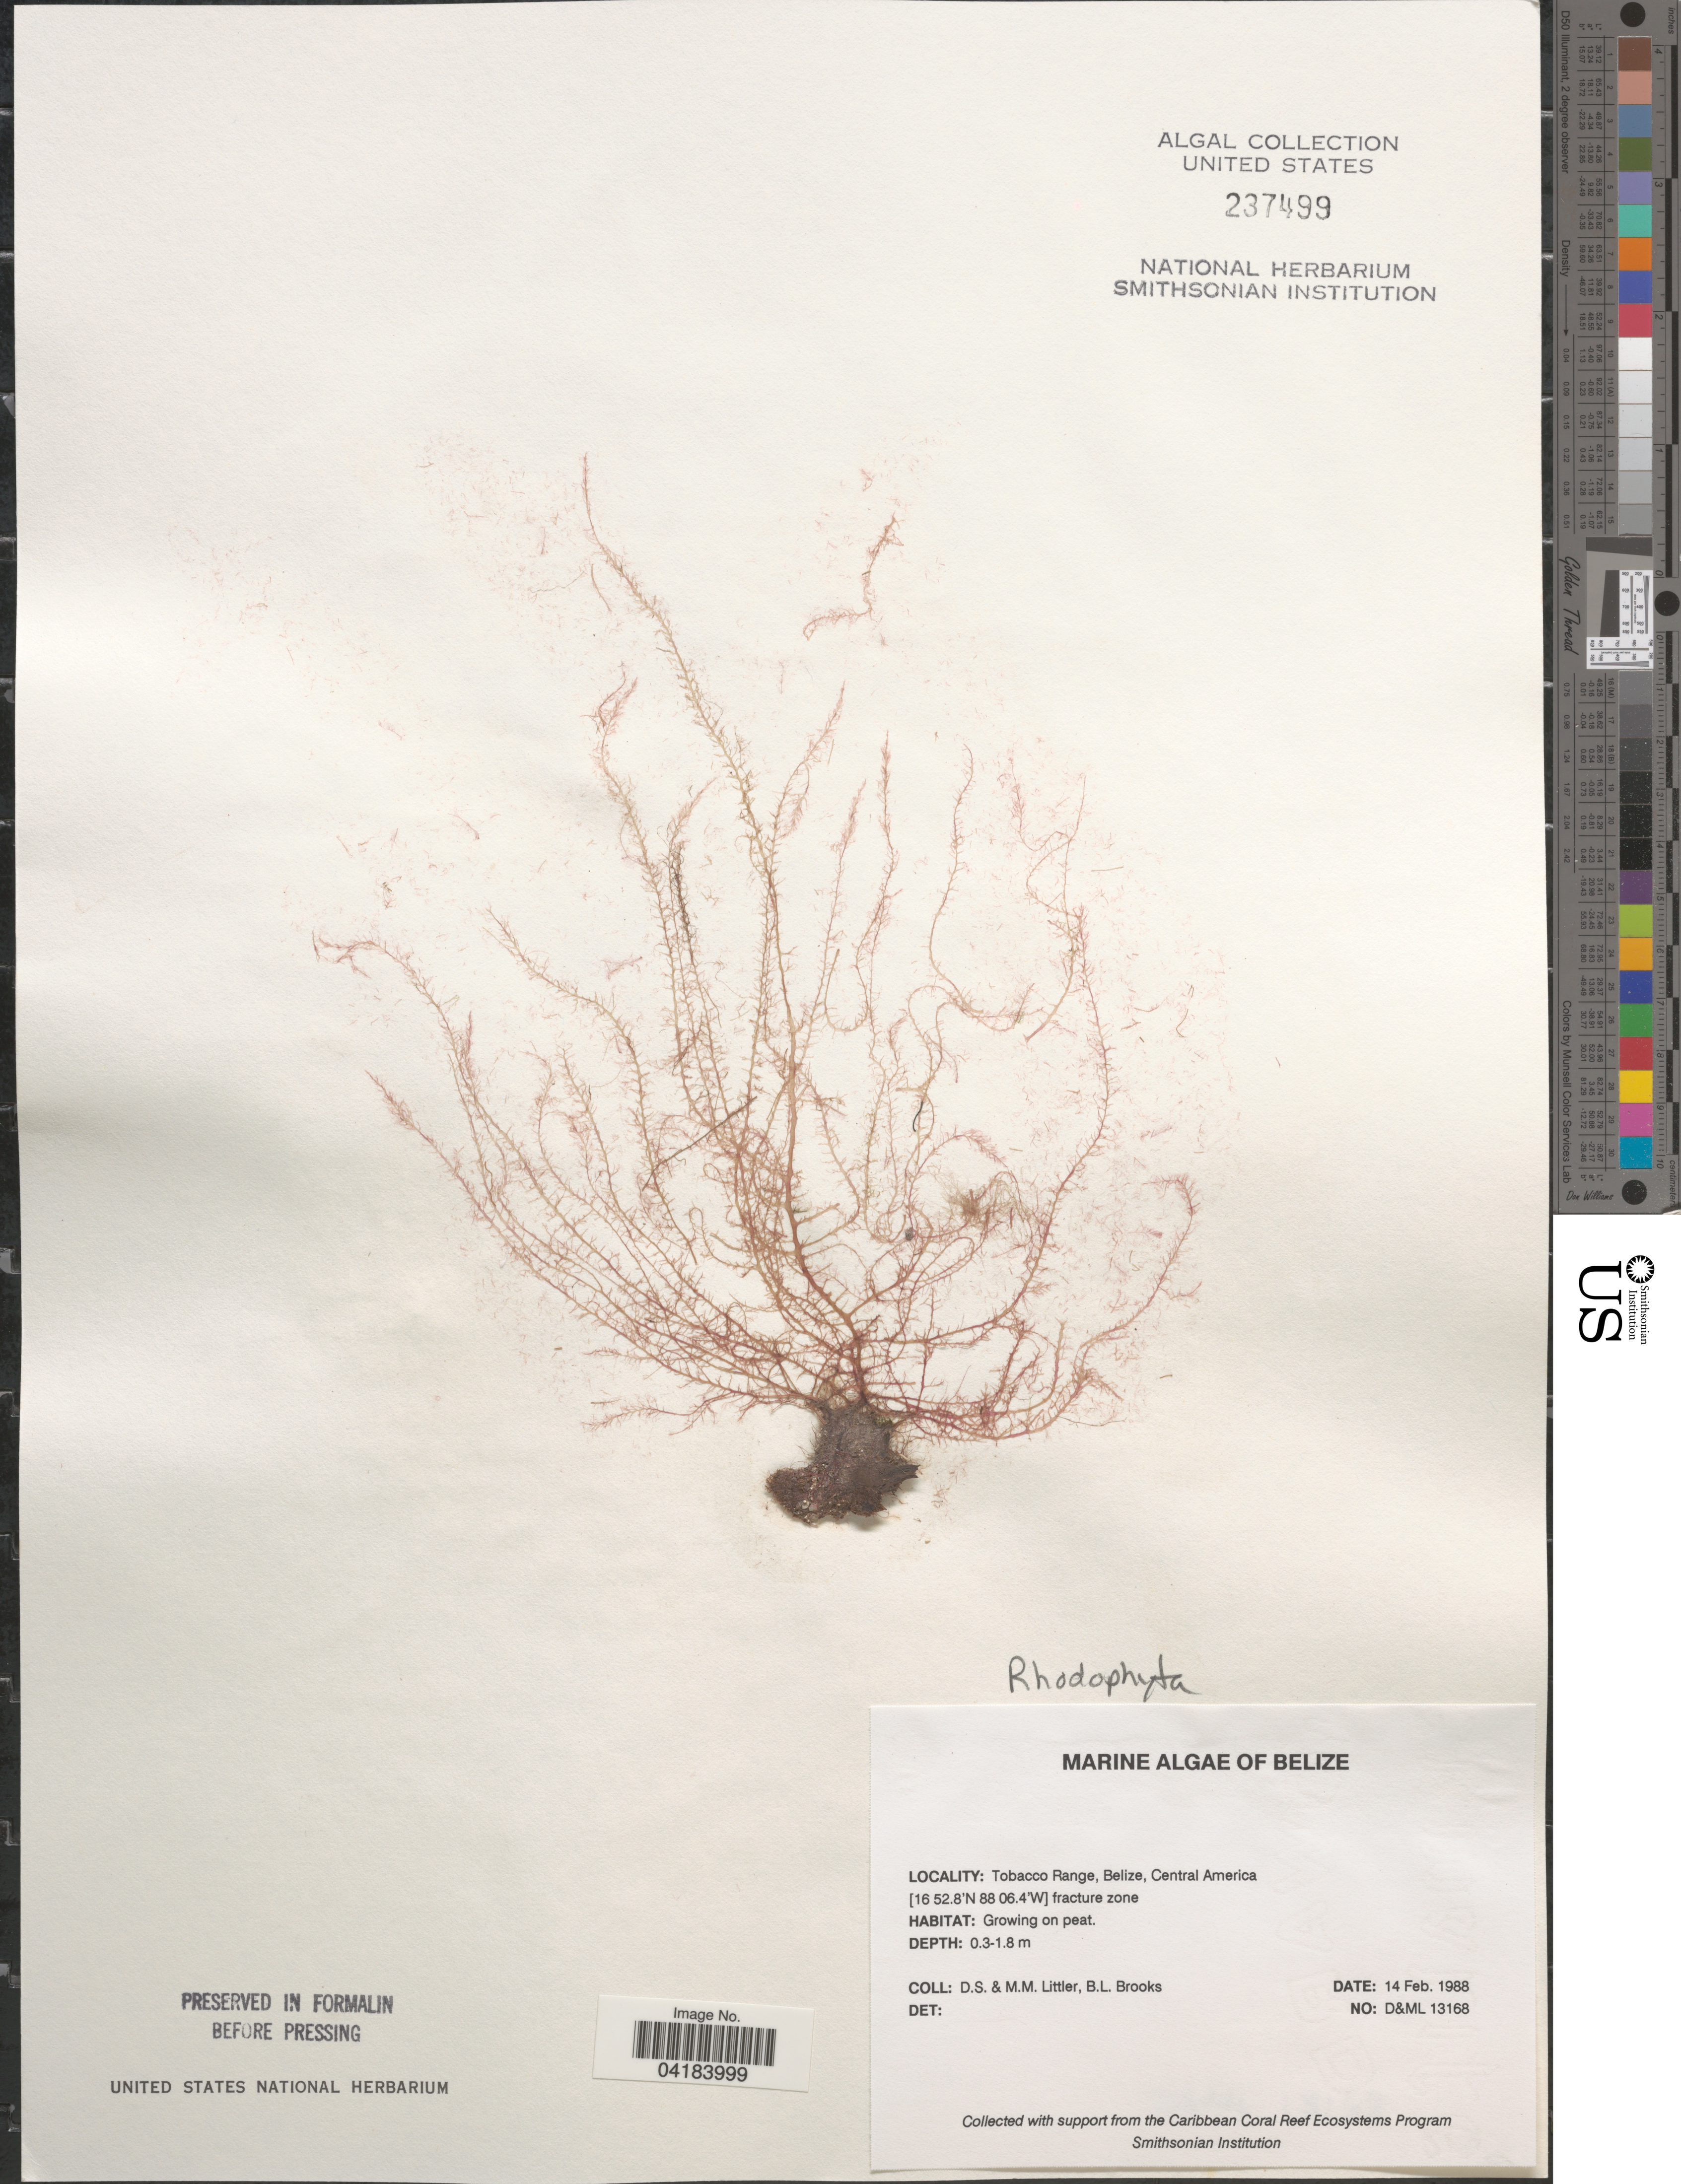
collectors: D. S. Littler & B. Brooks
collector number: D&ML13168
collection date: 1988-02-14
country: Belize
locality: Tobacco Range. Fracture zone.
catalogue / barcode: US 237499